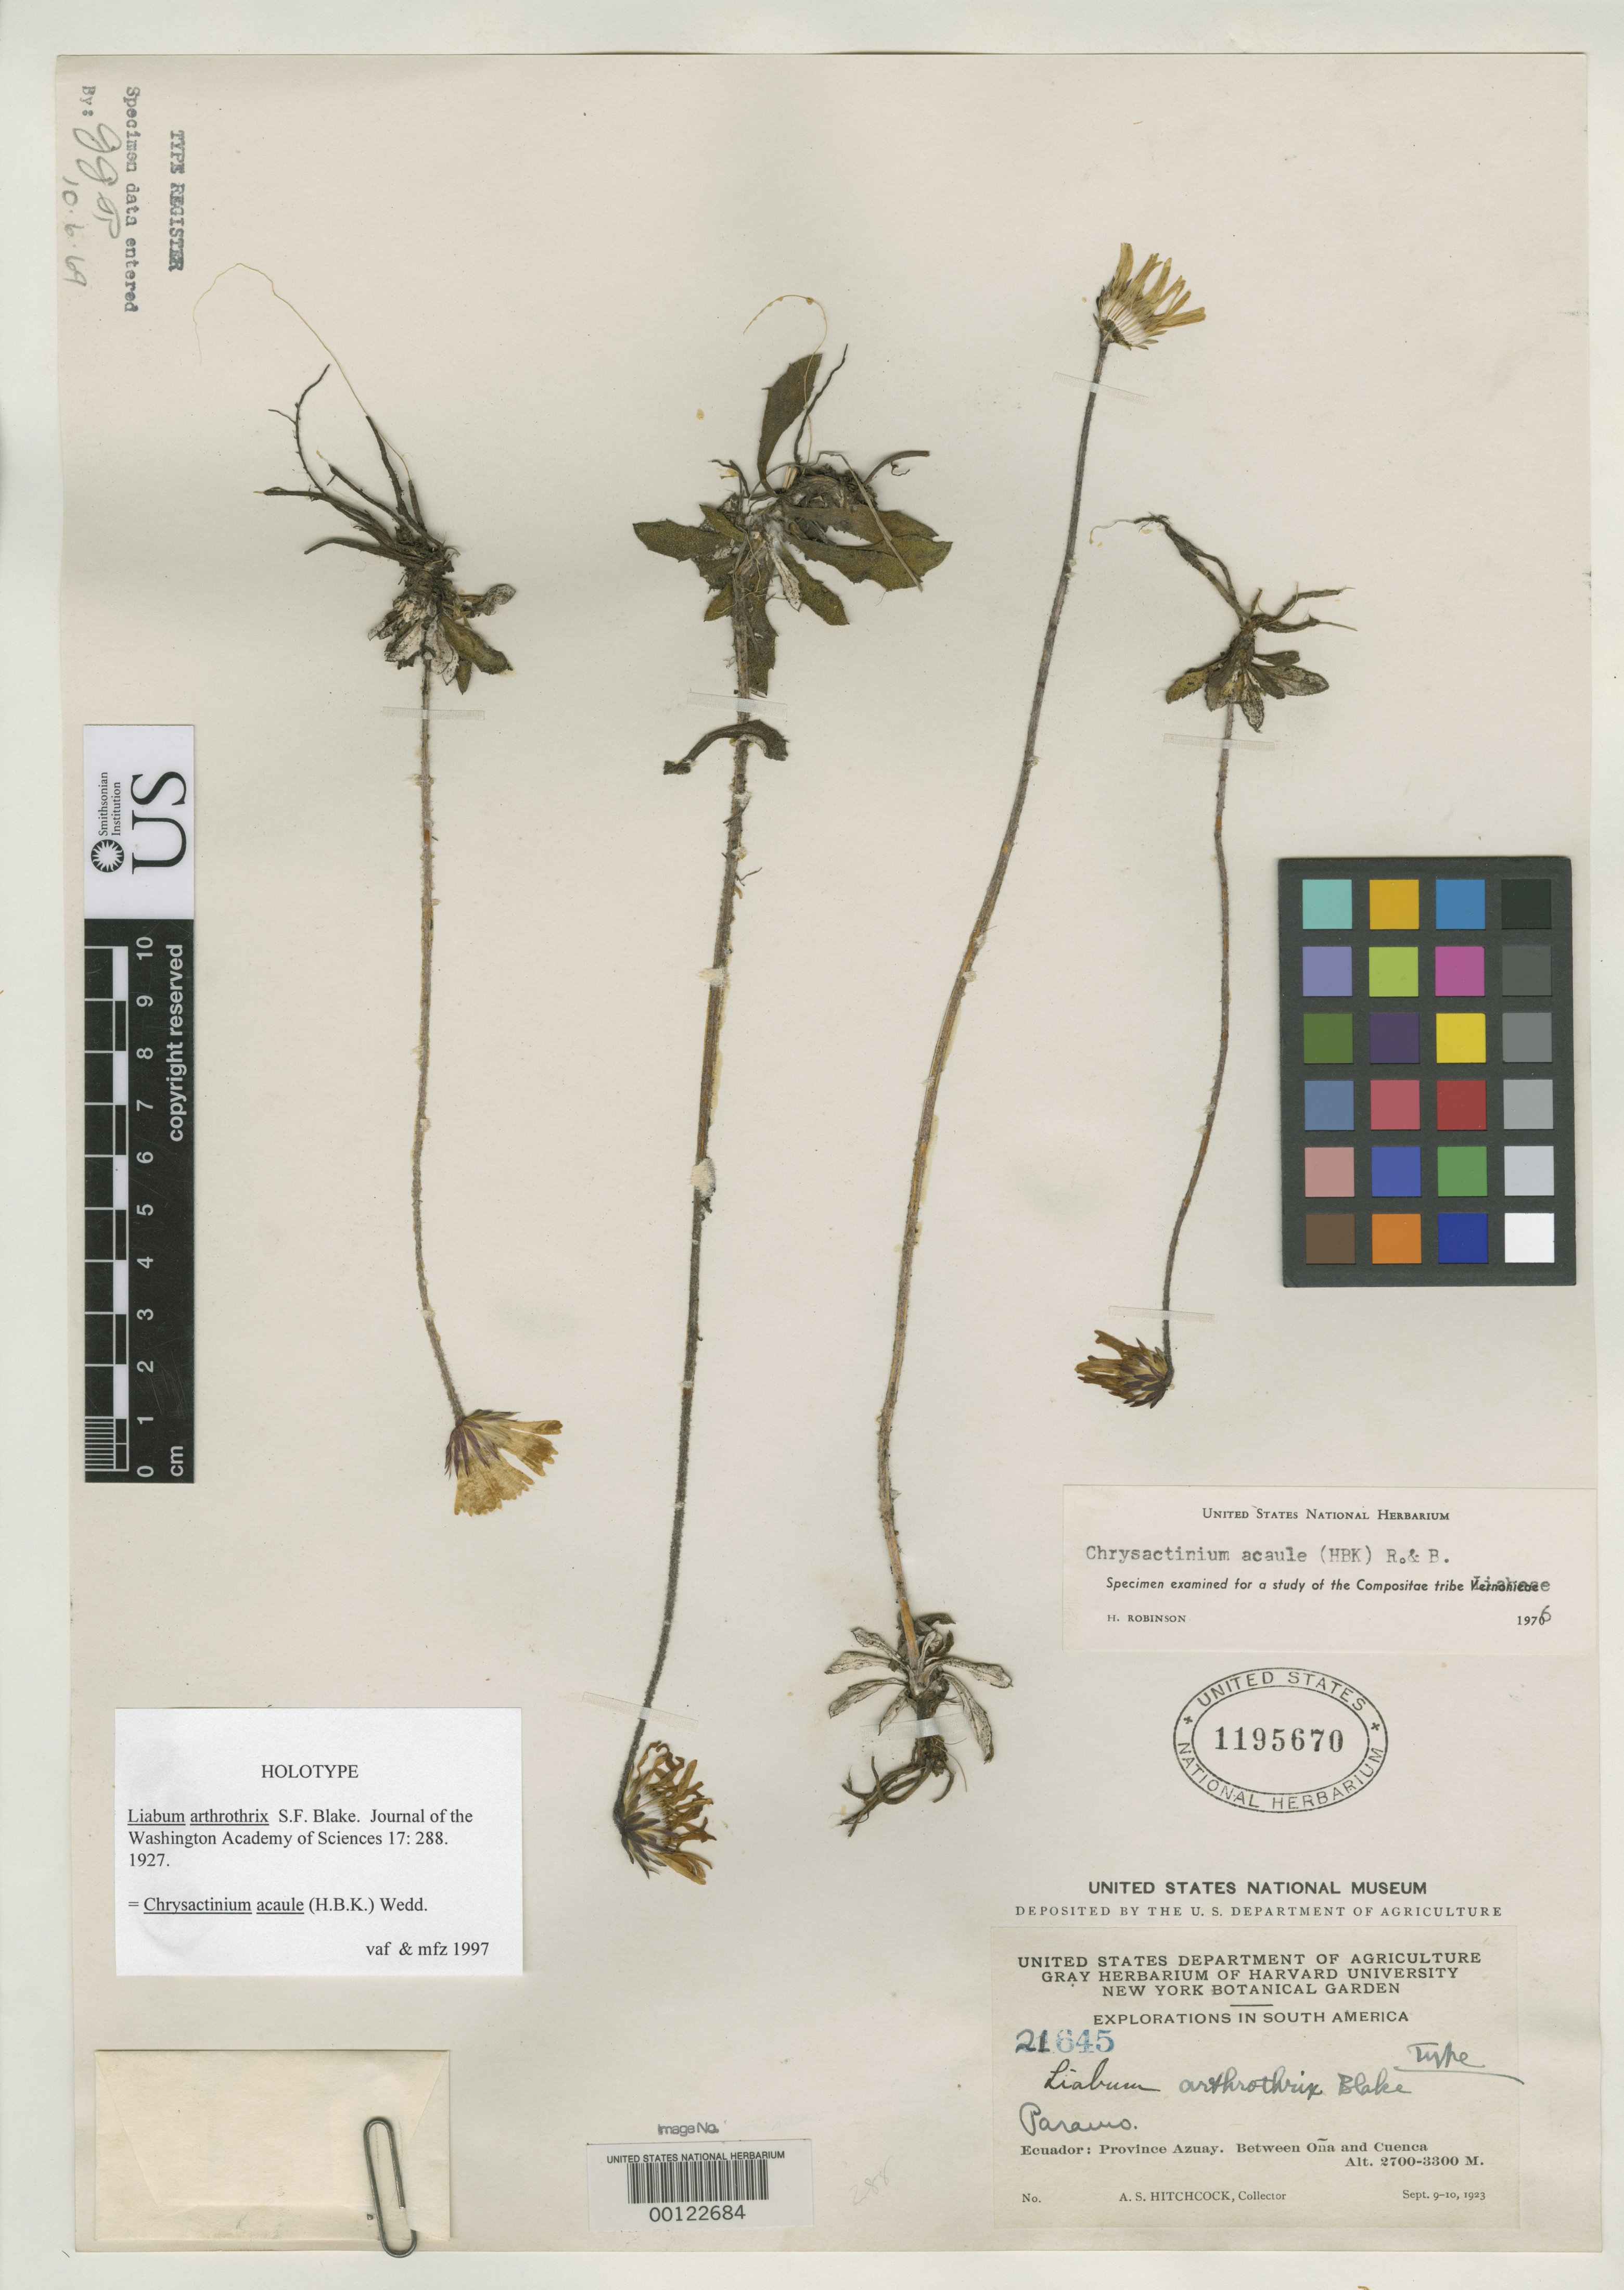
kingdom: Plantae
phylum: Tracheophyta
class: Magnoliopsida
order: Asterales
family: Asteraceae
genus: Liabum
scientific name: Liabum arthrothrix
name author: S.F. Blake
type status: Holotype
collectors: A. S. Hitchcock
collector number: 21645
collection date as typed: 09 Sep 1923 to 10 Sep 1923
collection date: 1923-09-09/1923-09-10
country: Ecuador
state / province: Azuay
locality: Between Ona and Cuenca.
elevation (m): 2700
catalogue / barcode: US 1195670